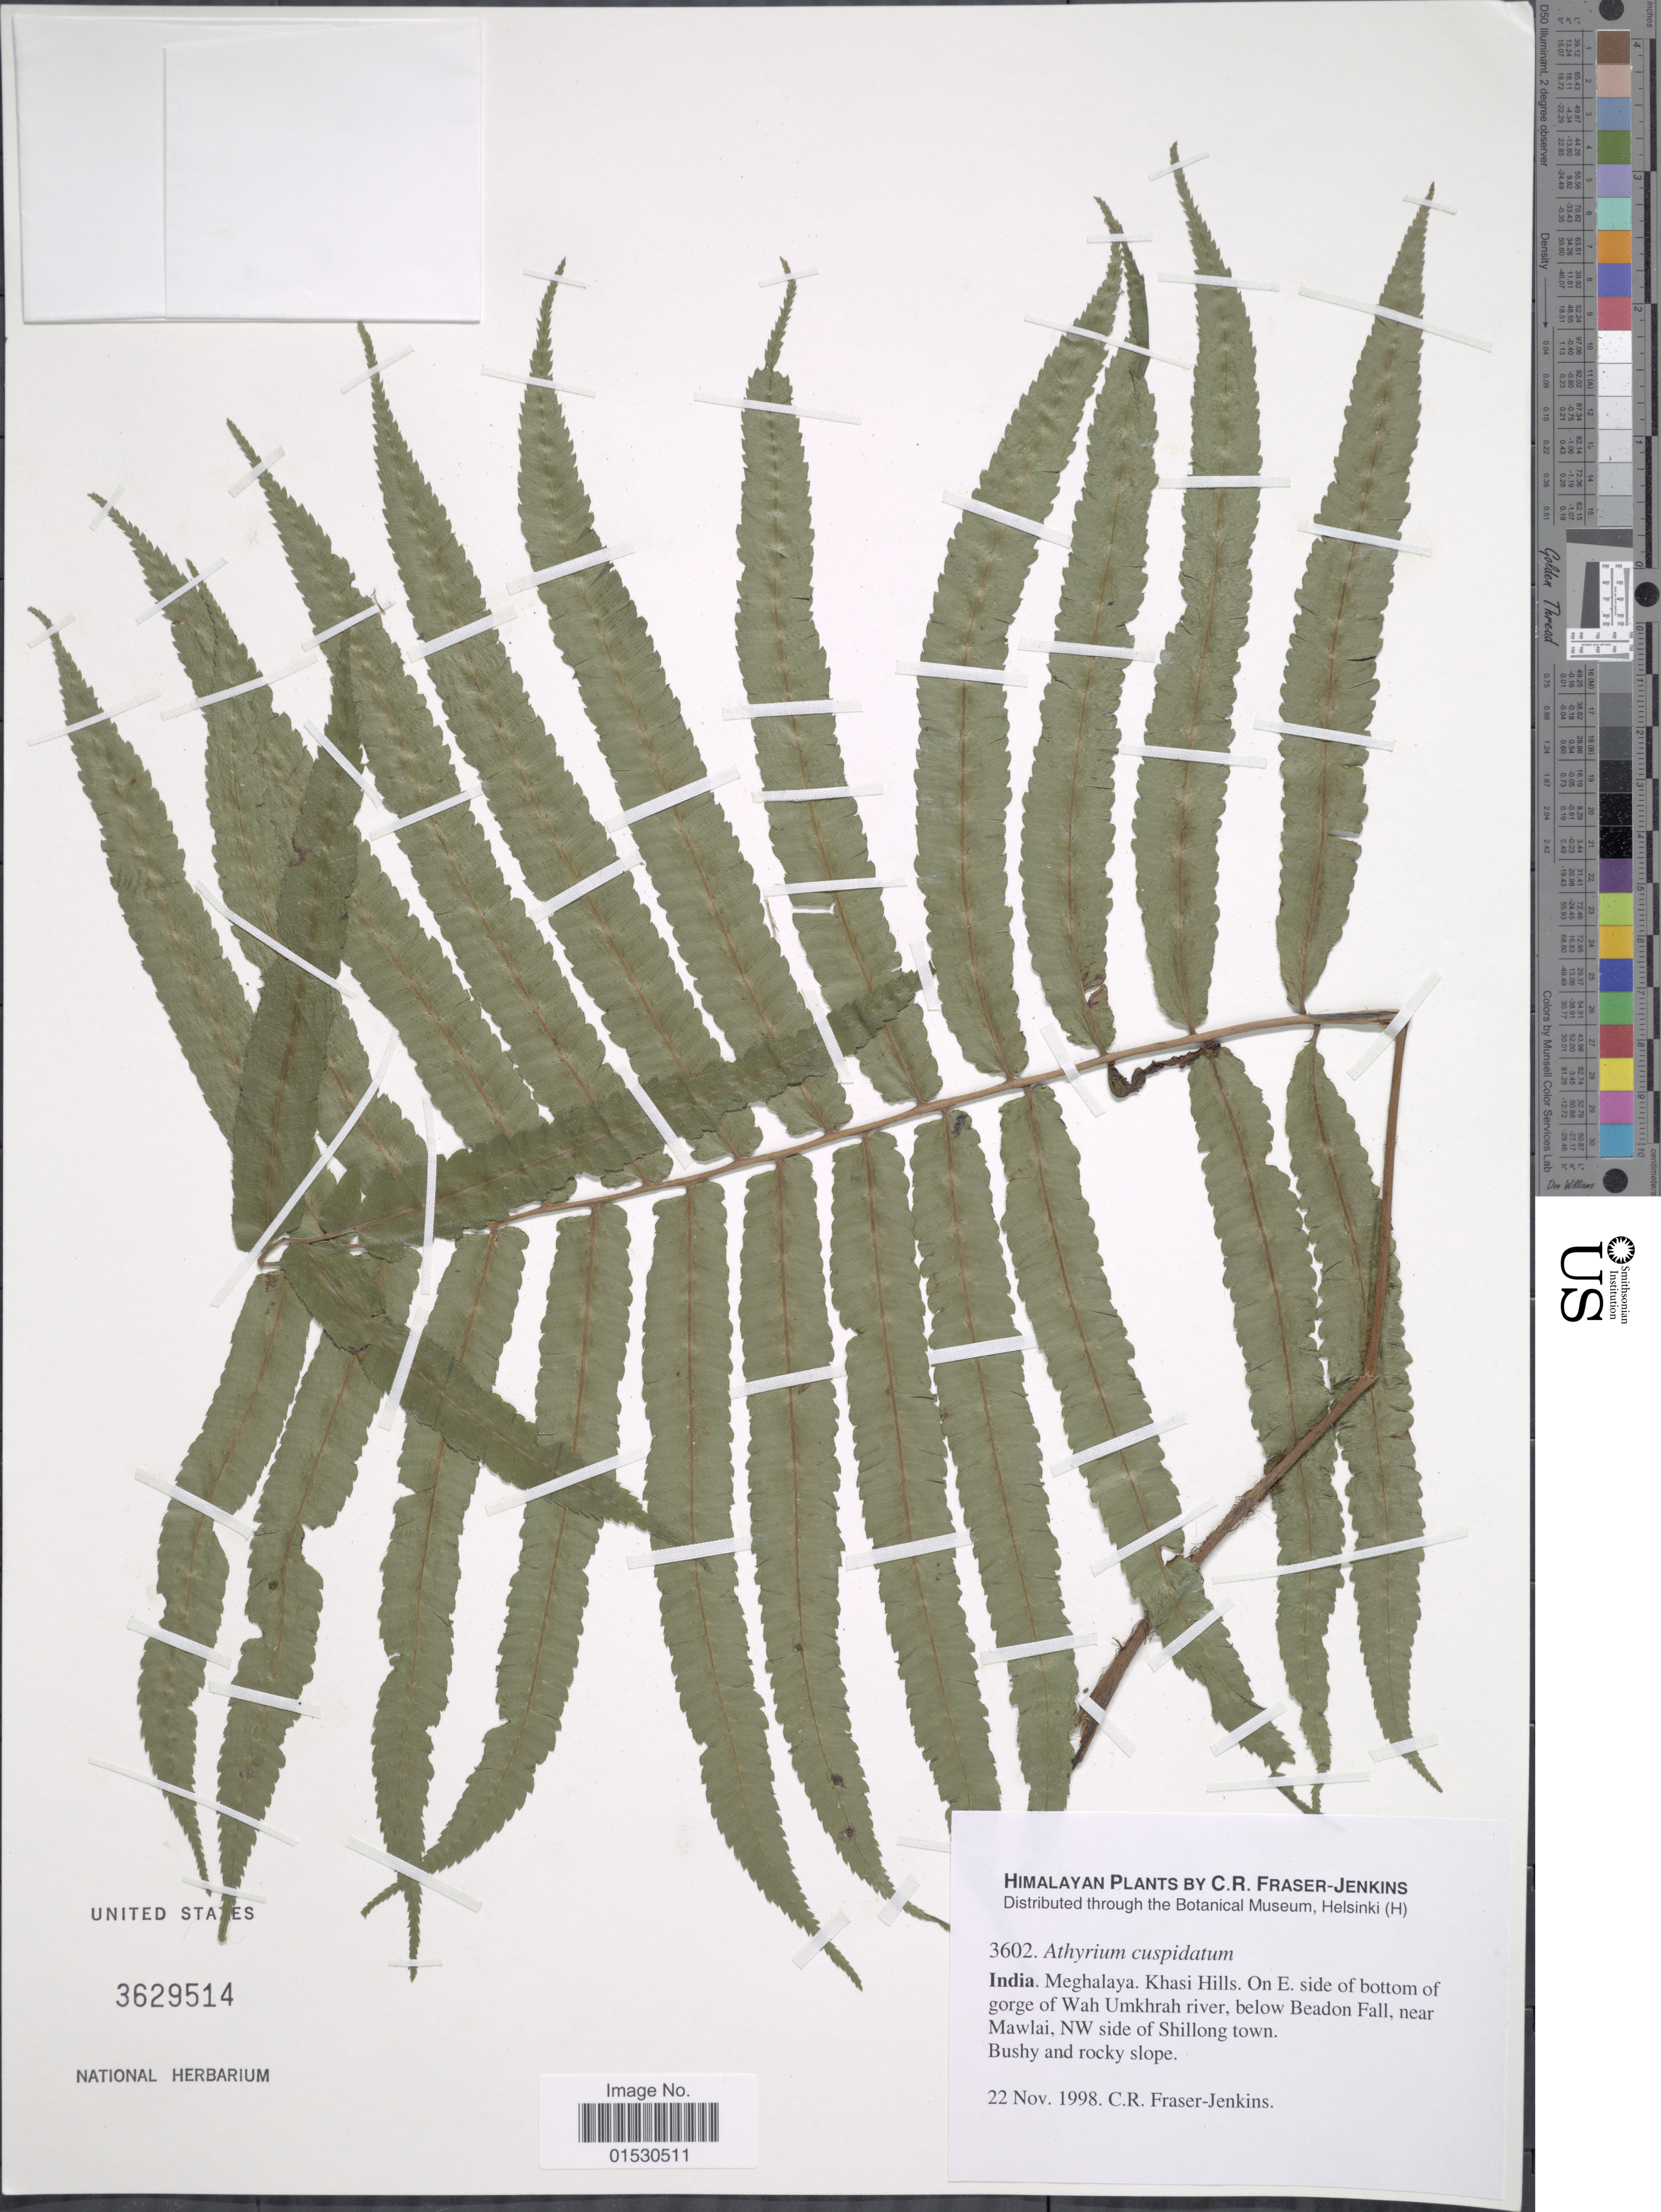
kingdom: Plantae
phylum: Tracheophyta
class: Polypodiopsida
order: Polypodiales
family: Athyriaceae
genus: Athyrium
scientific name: Athyrium cuspidatum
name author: (Mett. ex Bedd.) M. Kato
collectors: C. R. Fraser-Jenkins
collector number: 3602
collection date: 1998-11-22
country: India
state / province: Meghalaya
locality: Khasi Hills. On E side of bottom of gorge of Wah Umkhrah river, below Beadon Fall, near Mawlai, NW side of Shillong town, Bushy and rocky slope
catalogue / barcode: US 3629514